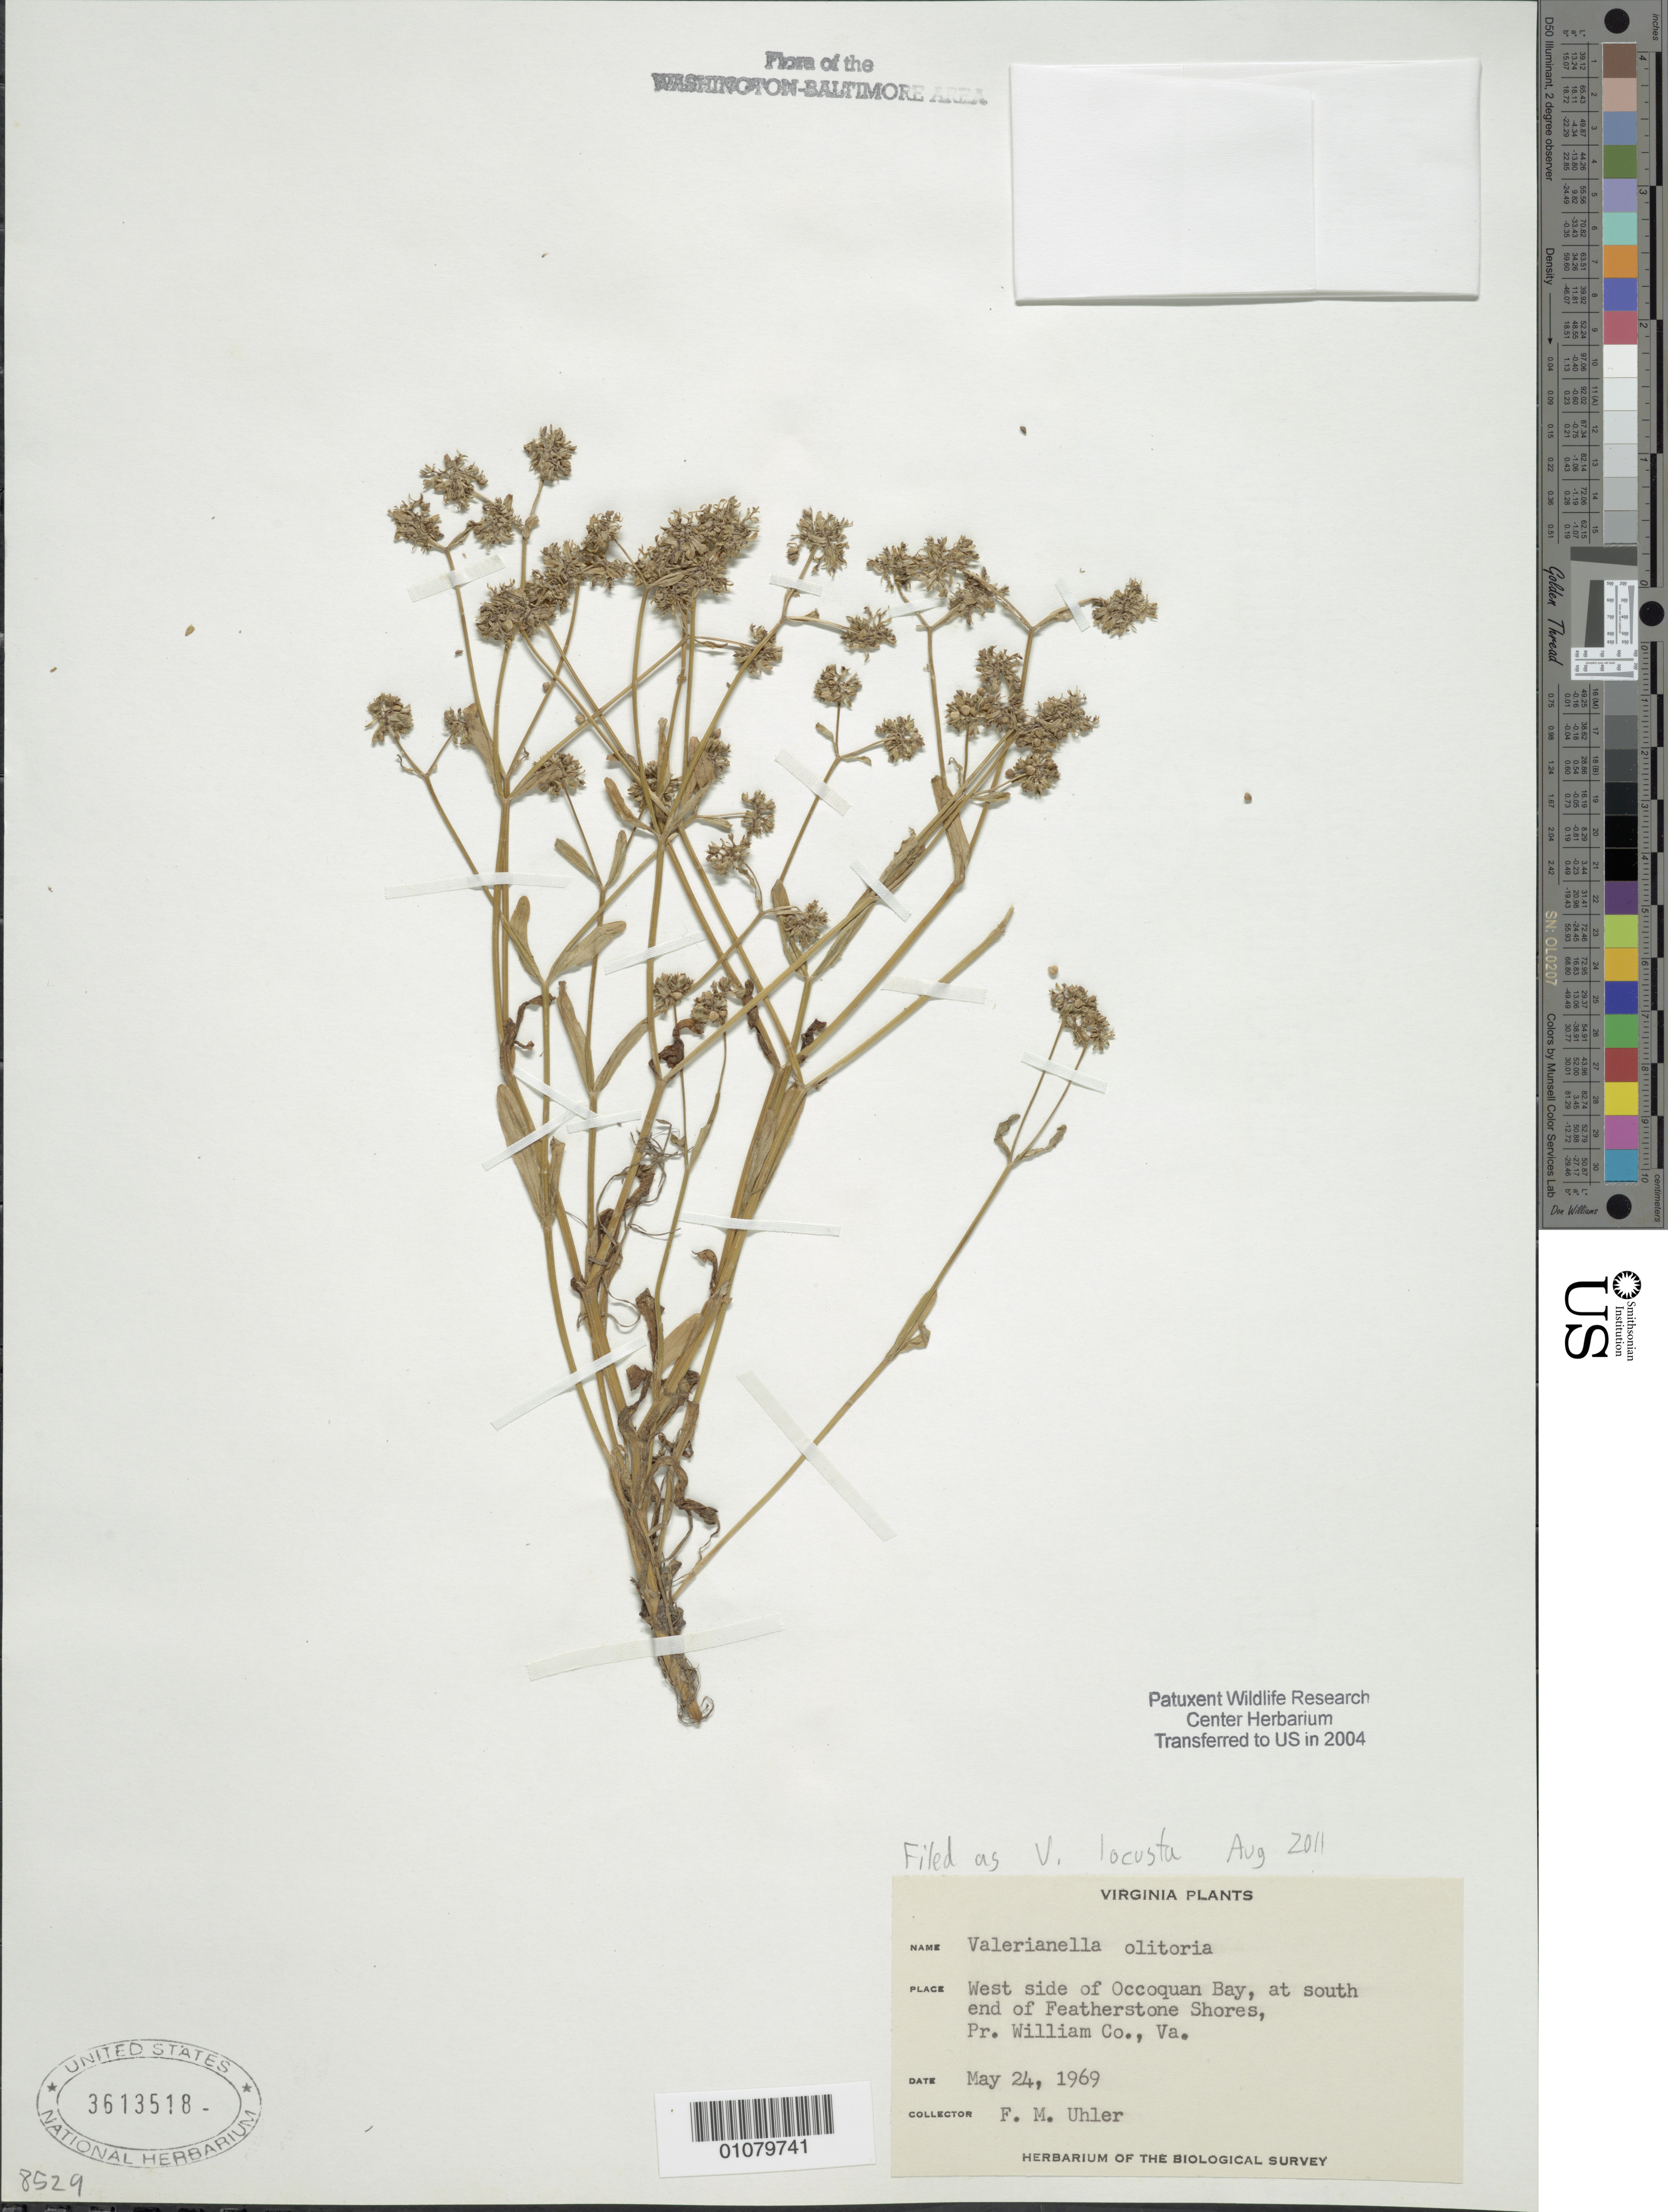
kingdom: Plantae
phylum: Tracheophyta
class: Magnoliopsida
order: Dipsacales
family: Caprifoliaceae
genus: Valerianella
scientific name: Valerianella locusta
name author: (L.) Latourr.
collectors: F. M. Uhler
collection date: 1969-05-24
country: United States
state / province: Virginia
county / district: Prince William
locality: W. side of Occoquan Bay, at S. end of Featherstone Shores.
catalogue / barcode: US 3613518